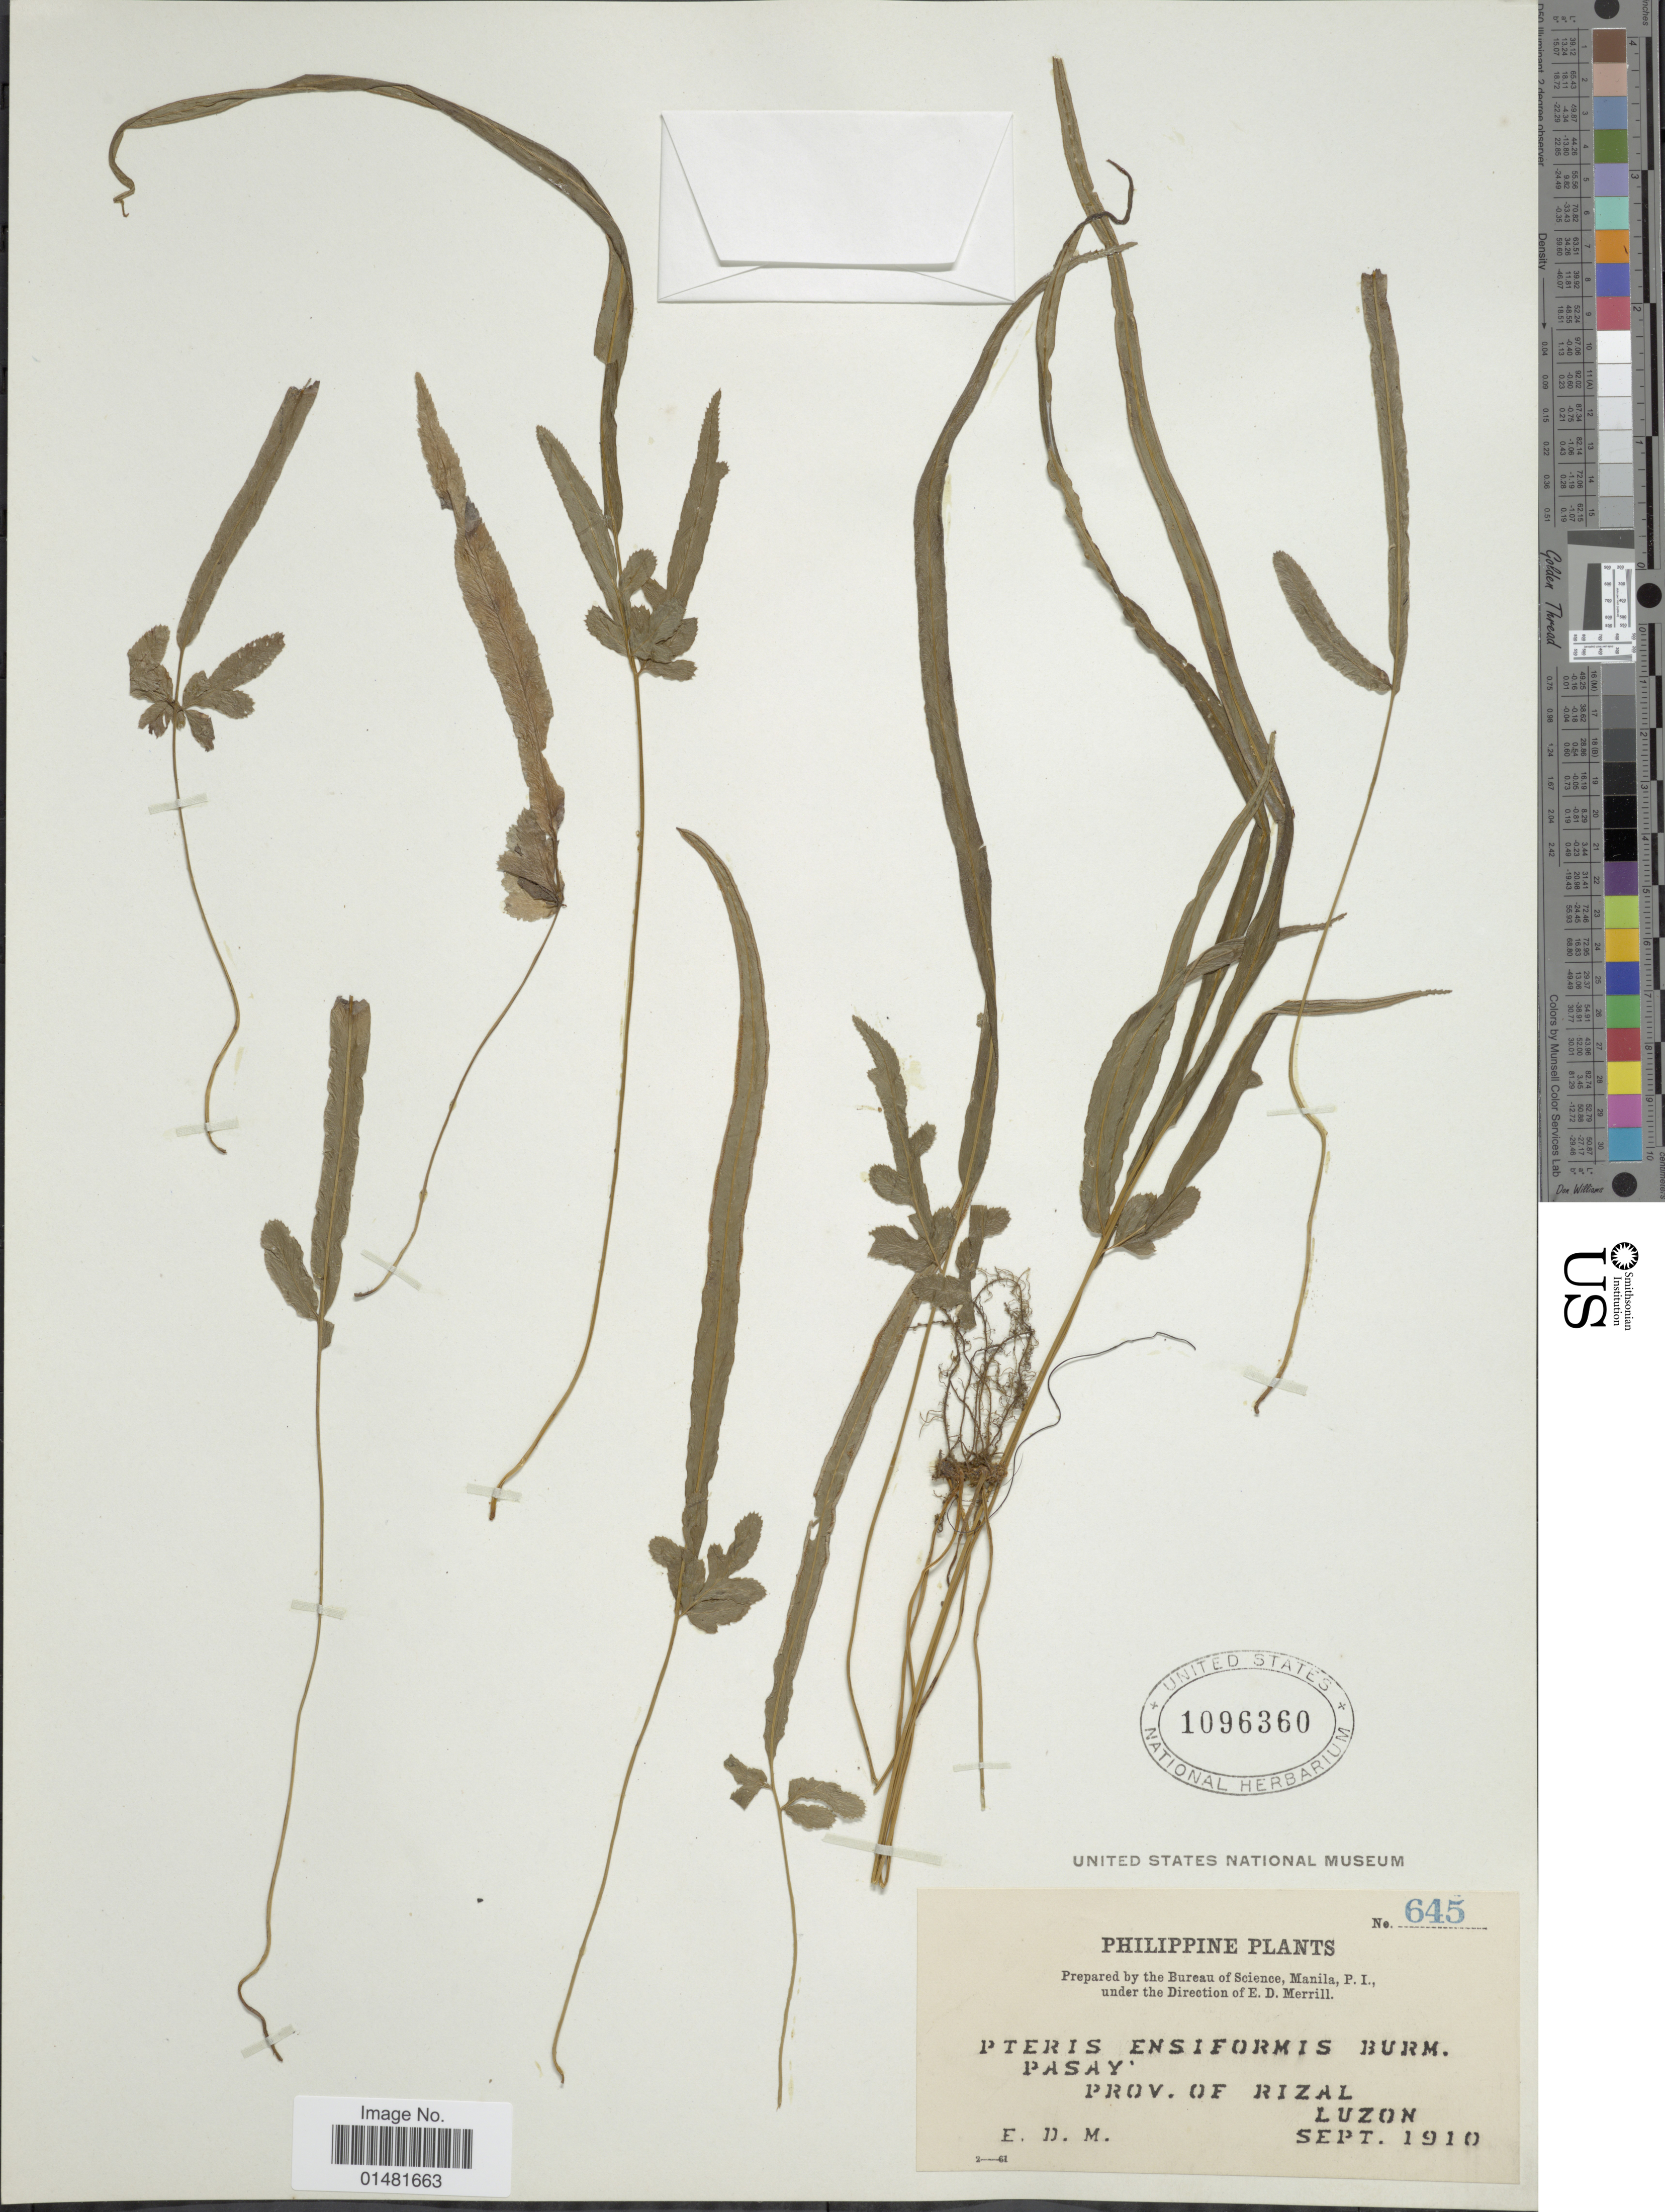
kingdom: Plantae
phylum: Tracheophyta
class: Polypodiopsida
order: Polypodiales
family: Pteridaceae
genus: Pteris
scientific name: Pteris ensiformis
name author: Burm. f.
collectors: E. D. Merrill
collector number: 645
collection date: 1910-09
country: Philippines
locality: Prov. of Rizal, Luzon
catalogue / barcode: US 1096360